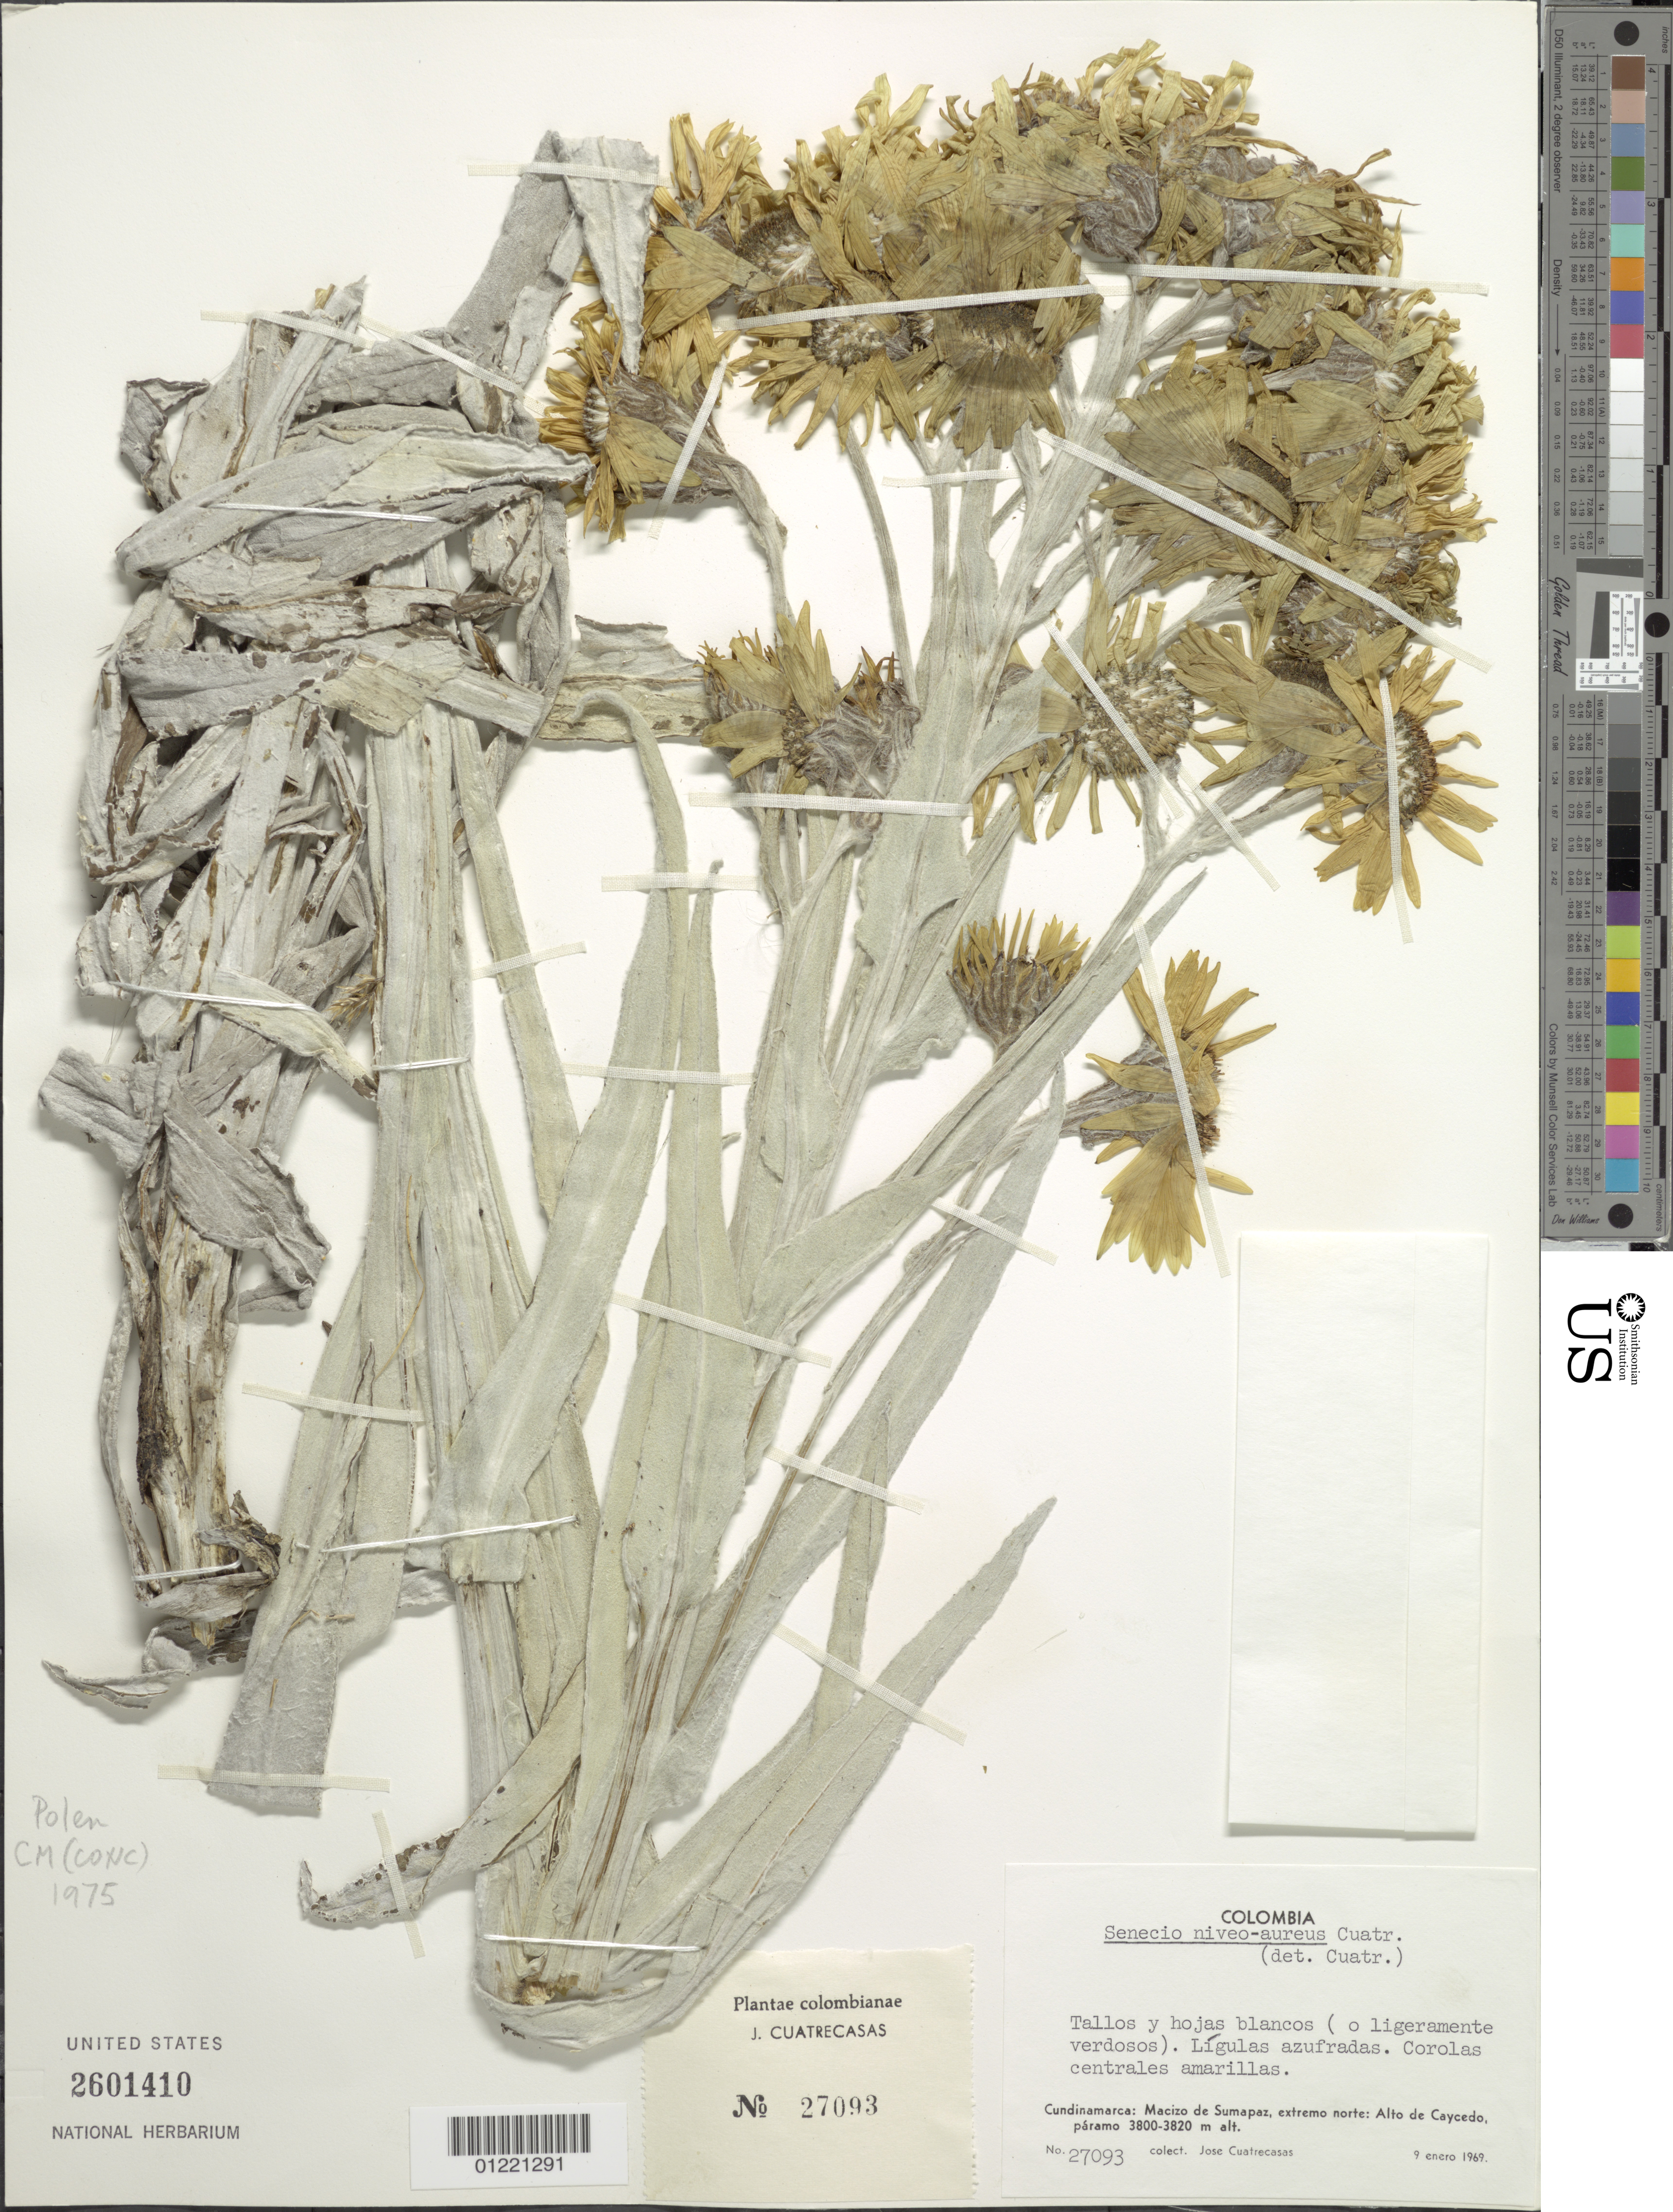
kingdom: Plantae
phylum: Tracheophyta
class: Magnoliopsida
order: Asterales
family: Asteraceae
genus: Senecio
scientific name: Senecio niveo-aureus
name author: Cuatrec.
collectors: J. Cuatrecasas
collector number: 27093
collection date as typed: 09 Jan 1969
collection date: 1969-01-09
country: Colombia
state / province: Cundinamarca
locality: Macizo de Sumapaz, extremo norte; Alto de Caycedo.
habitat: paramo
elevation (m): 3800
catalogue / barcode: US 2601410